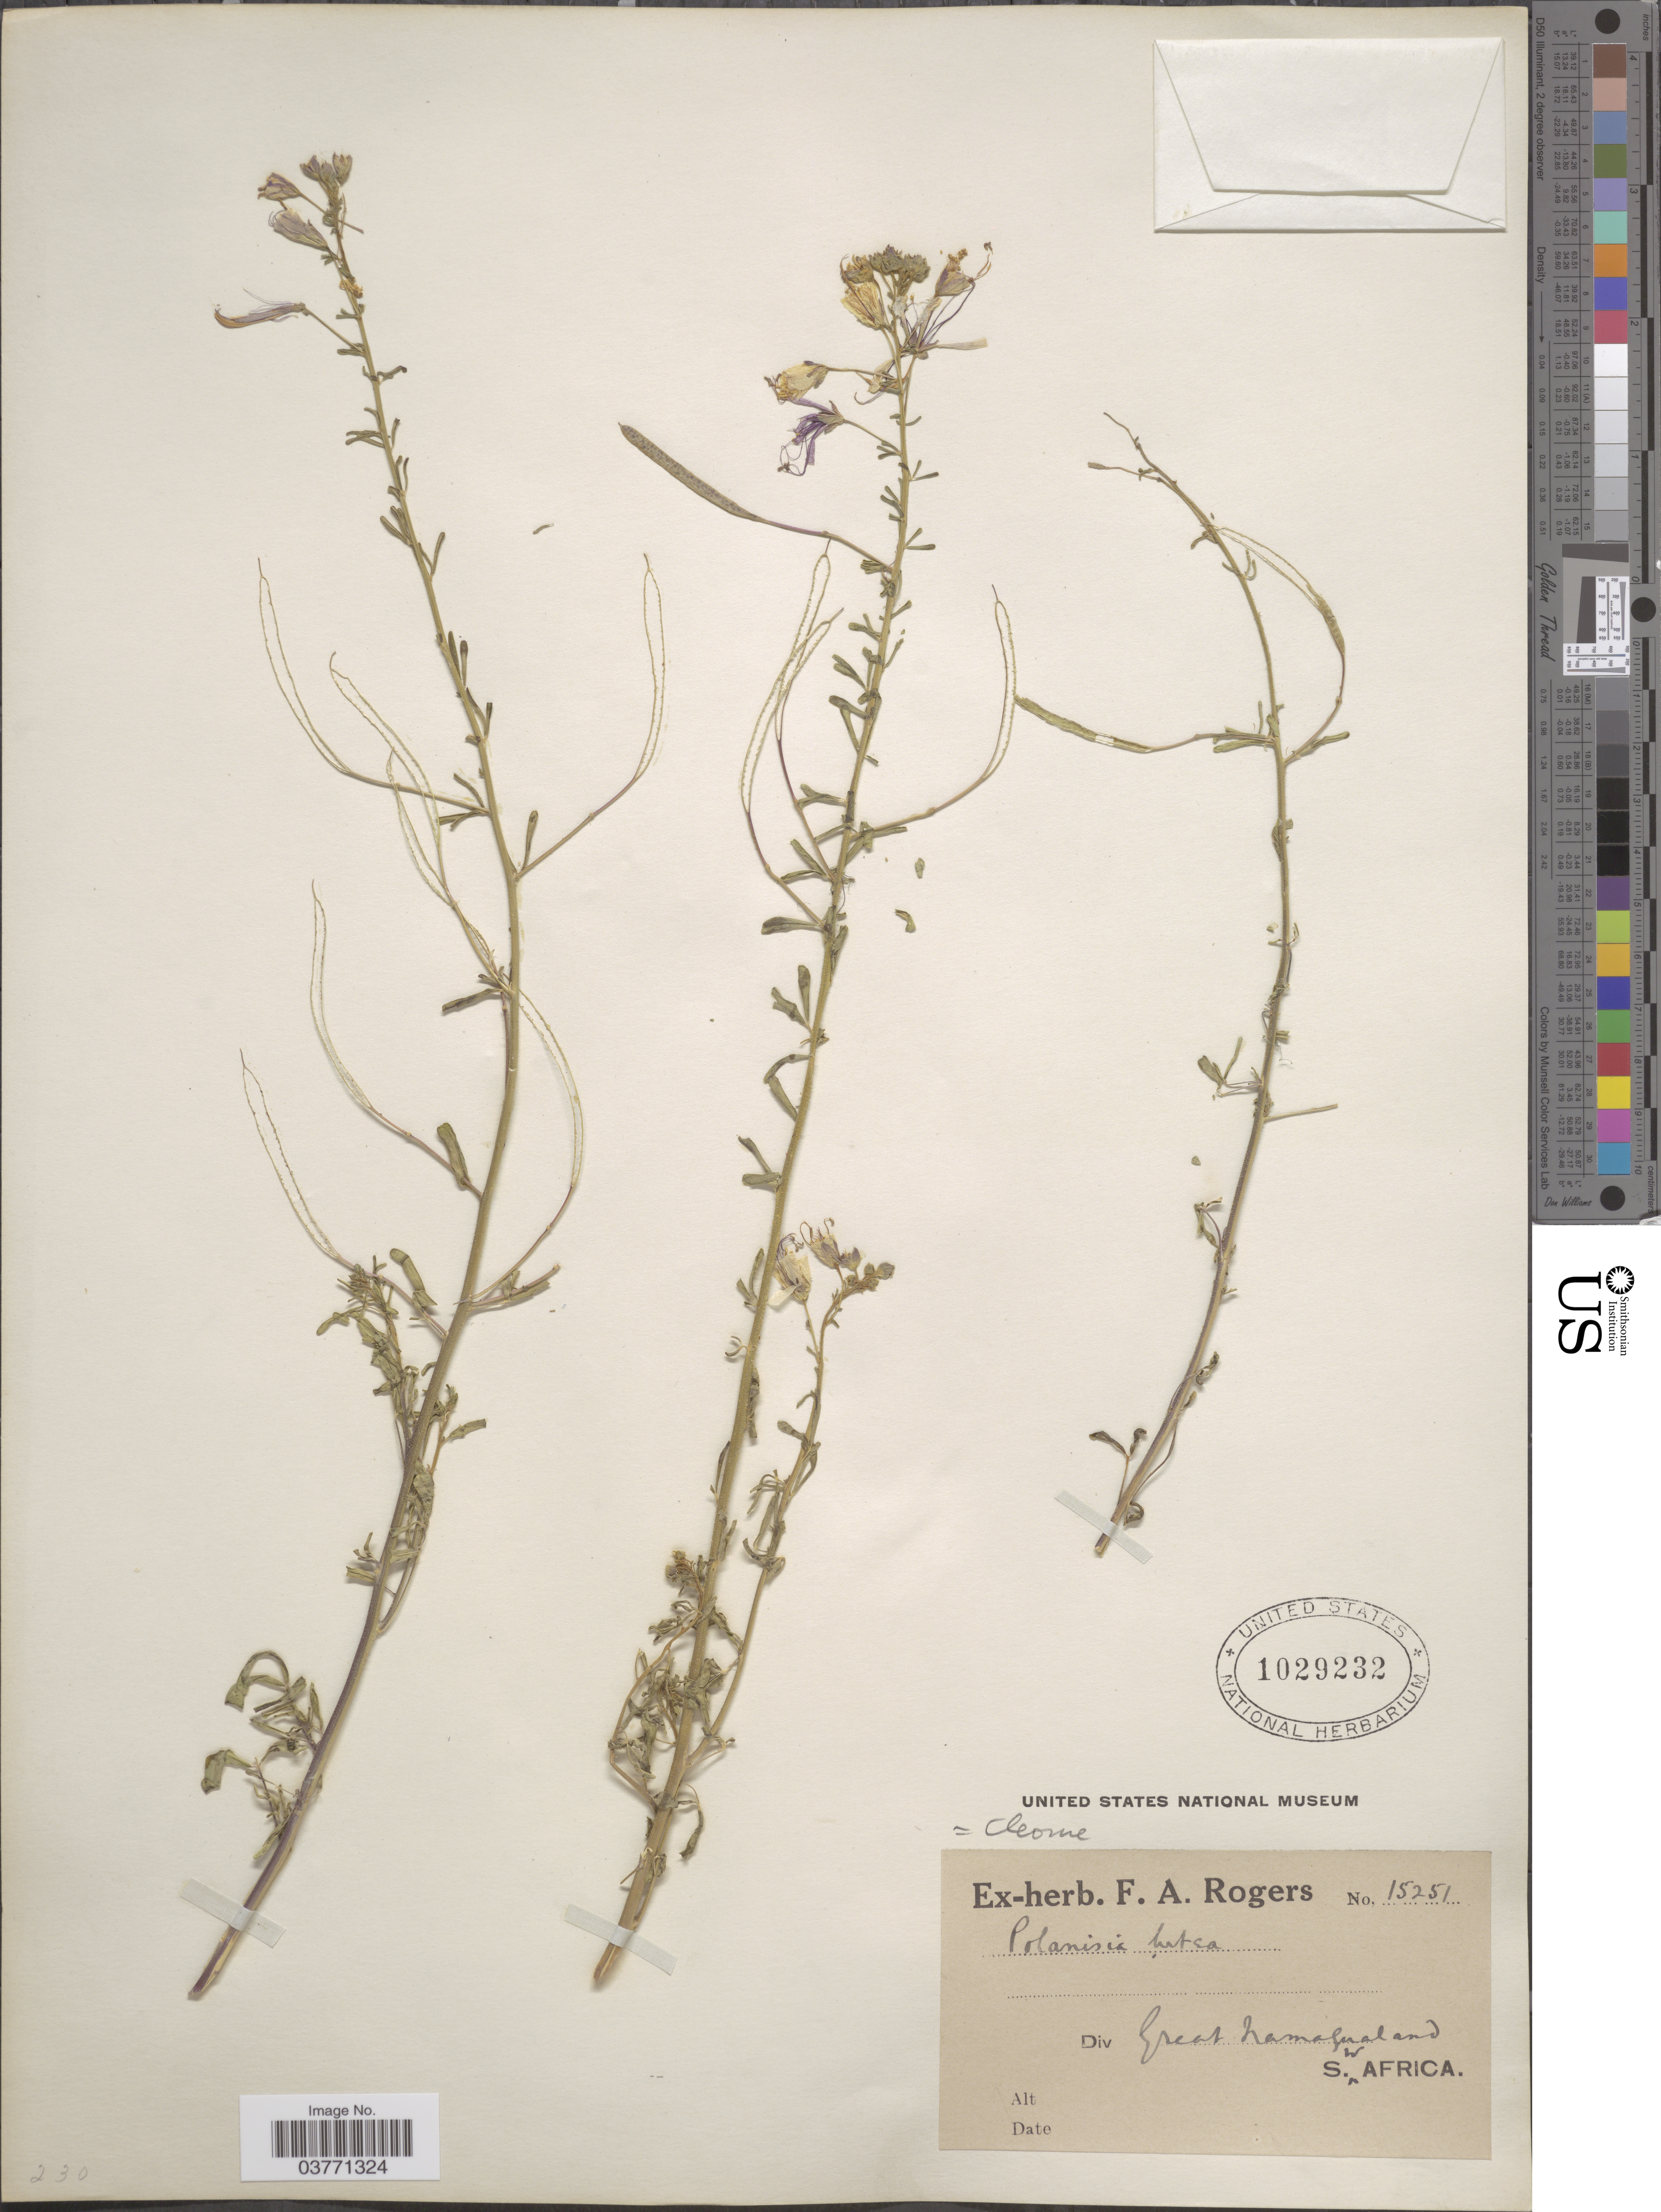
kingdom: Plantae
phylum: Tracheophyta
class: Magnoliopsida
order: Brassicales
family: Cleomaceae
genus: Cleome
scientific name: Cleome sp.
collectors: ex herb. F. A. Rogers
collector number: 15251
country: Namibia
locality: Div Great Namaqualand. S. W. Africa.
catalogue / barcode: US 1029232